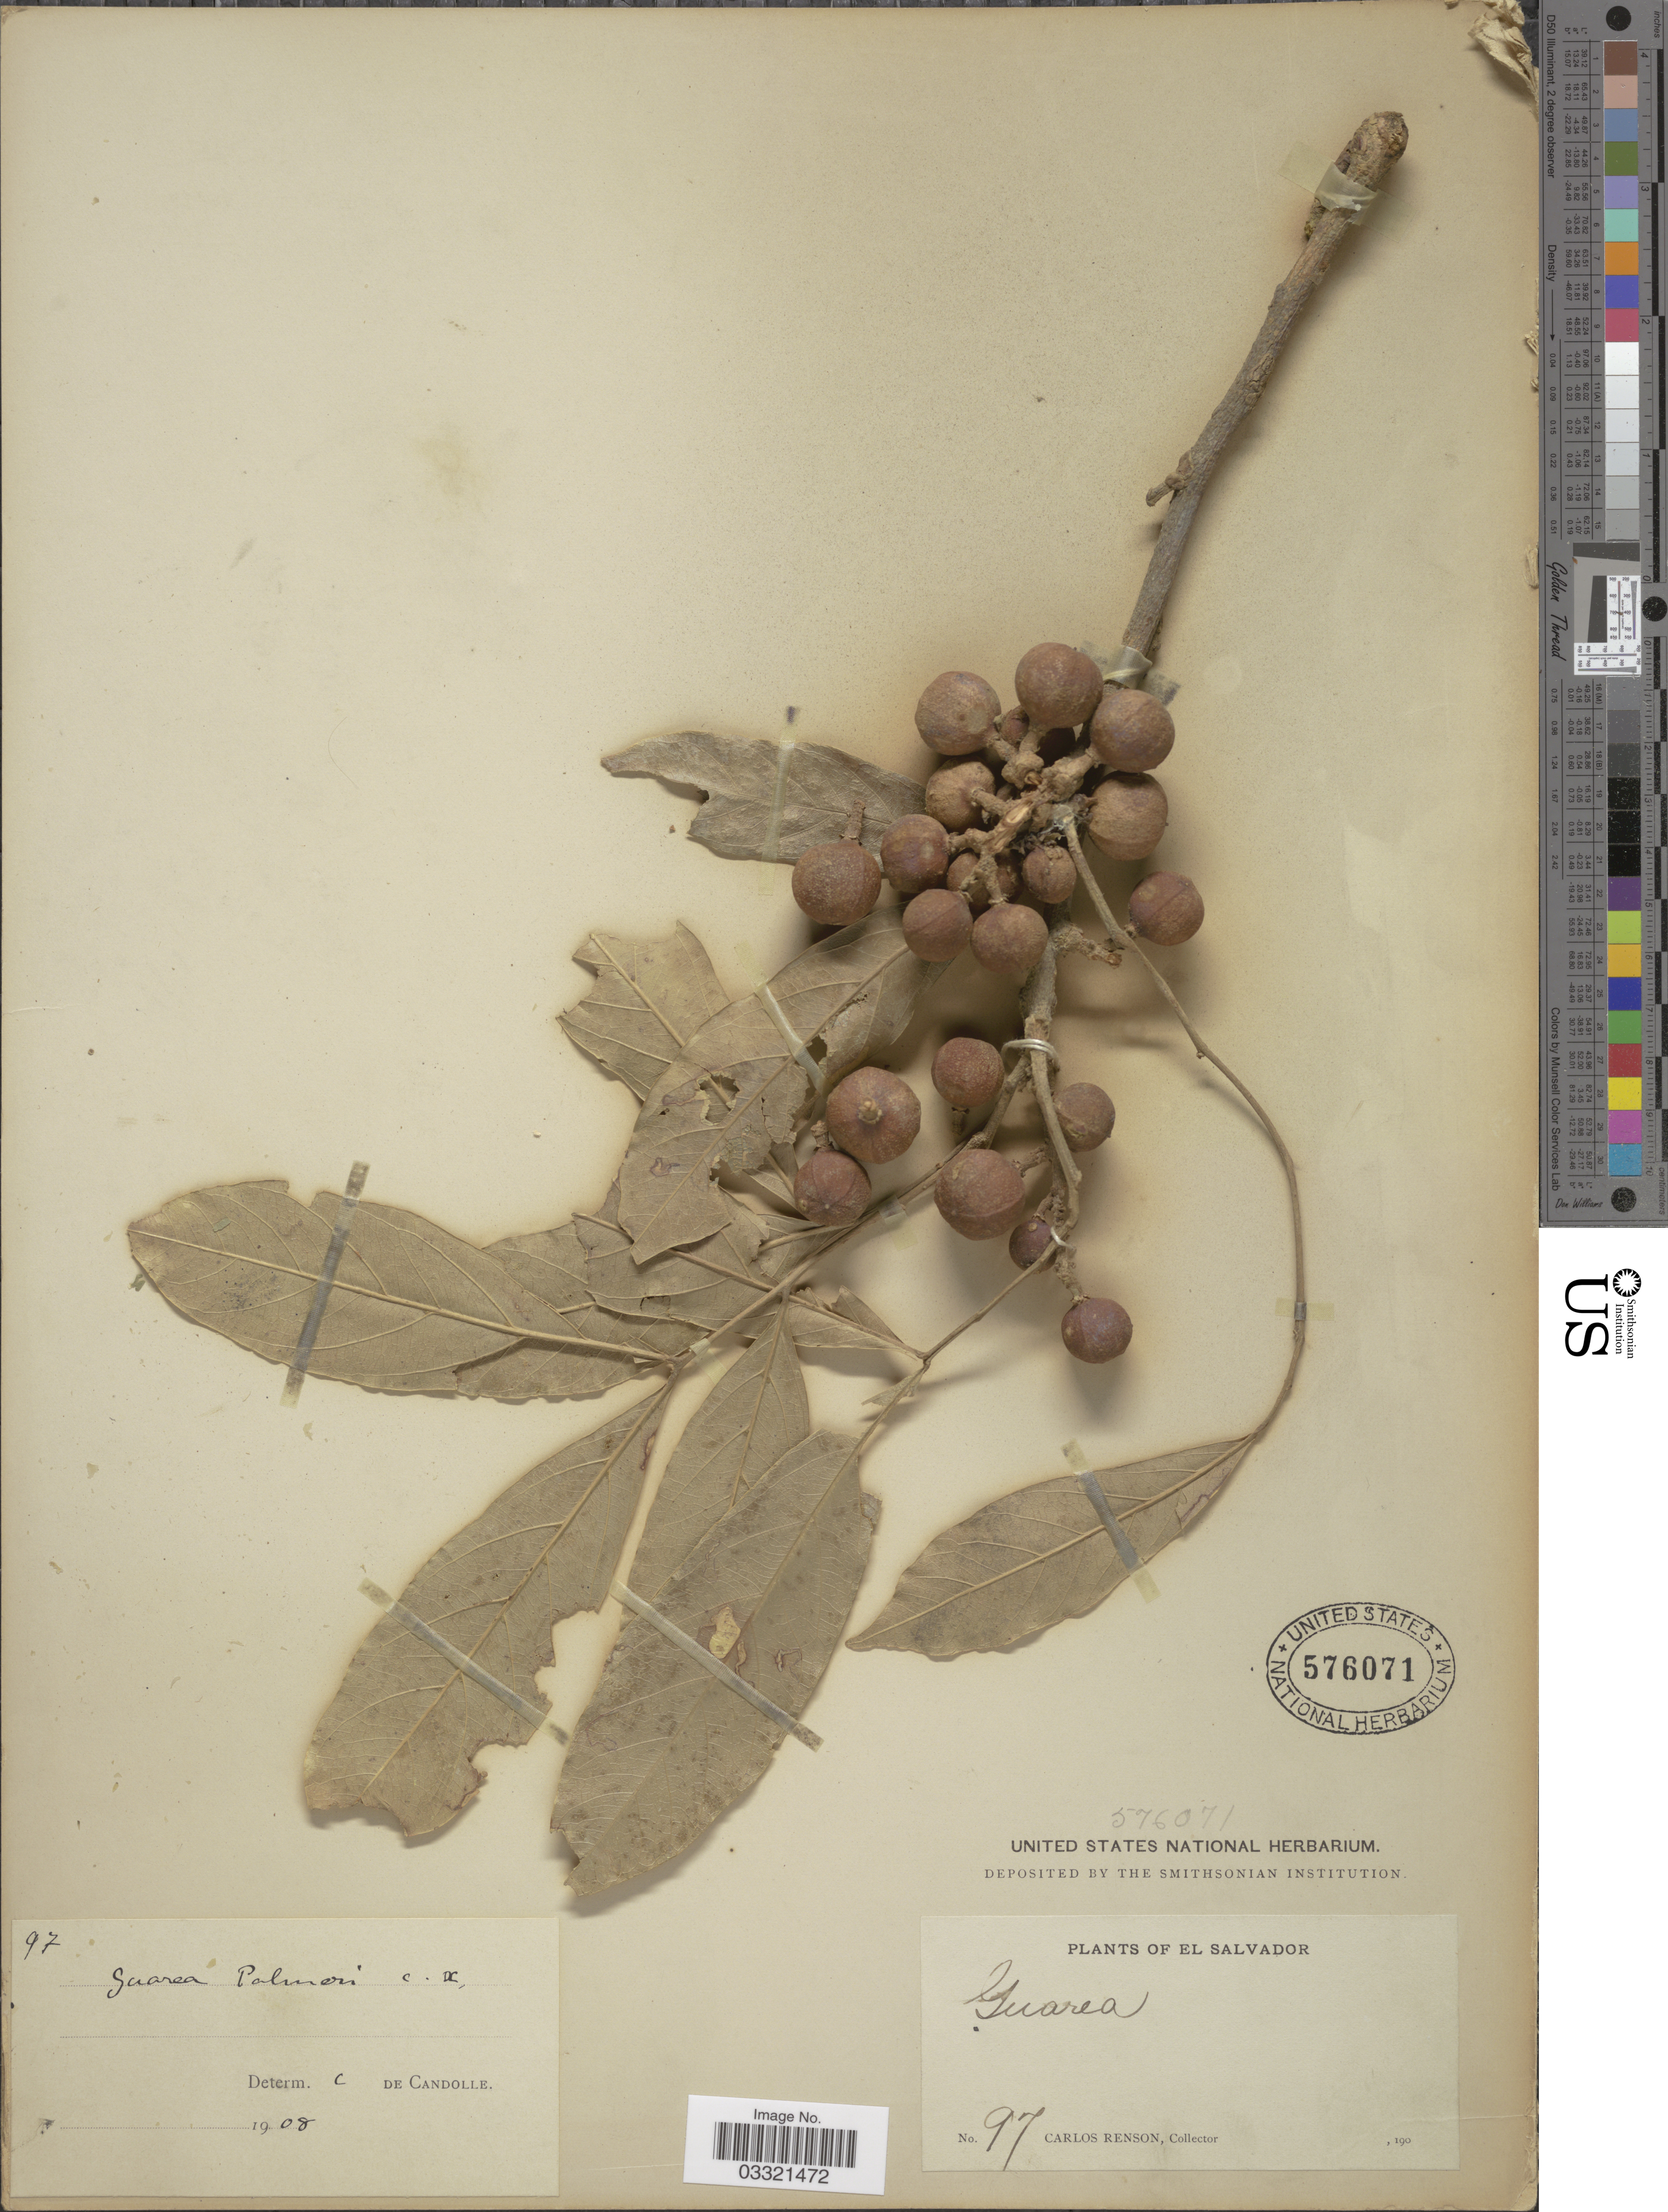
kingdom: Plantae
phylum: Tracheophyta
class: Magnoliopsida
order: Sapindales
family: Meliaceae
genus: Guarea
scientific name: Guarea palmeri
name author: Rose ex C. DC.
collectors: C. Renson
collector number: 97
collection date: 1908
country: El Salvador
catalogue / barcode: US 576071